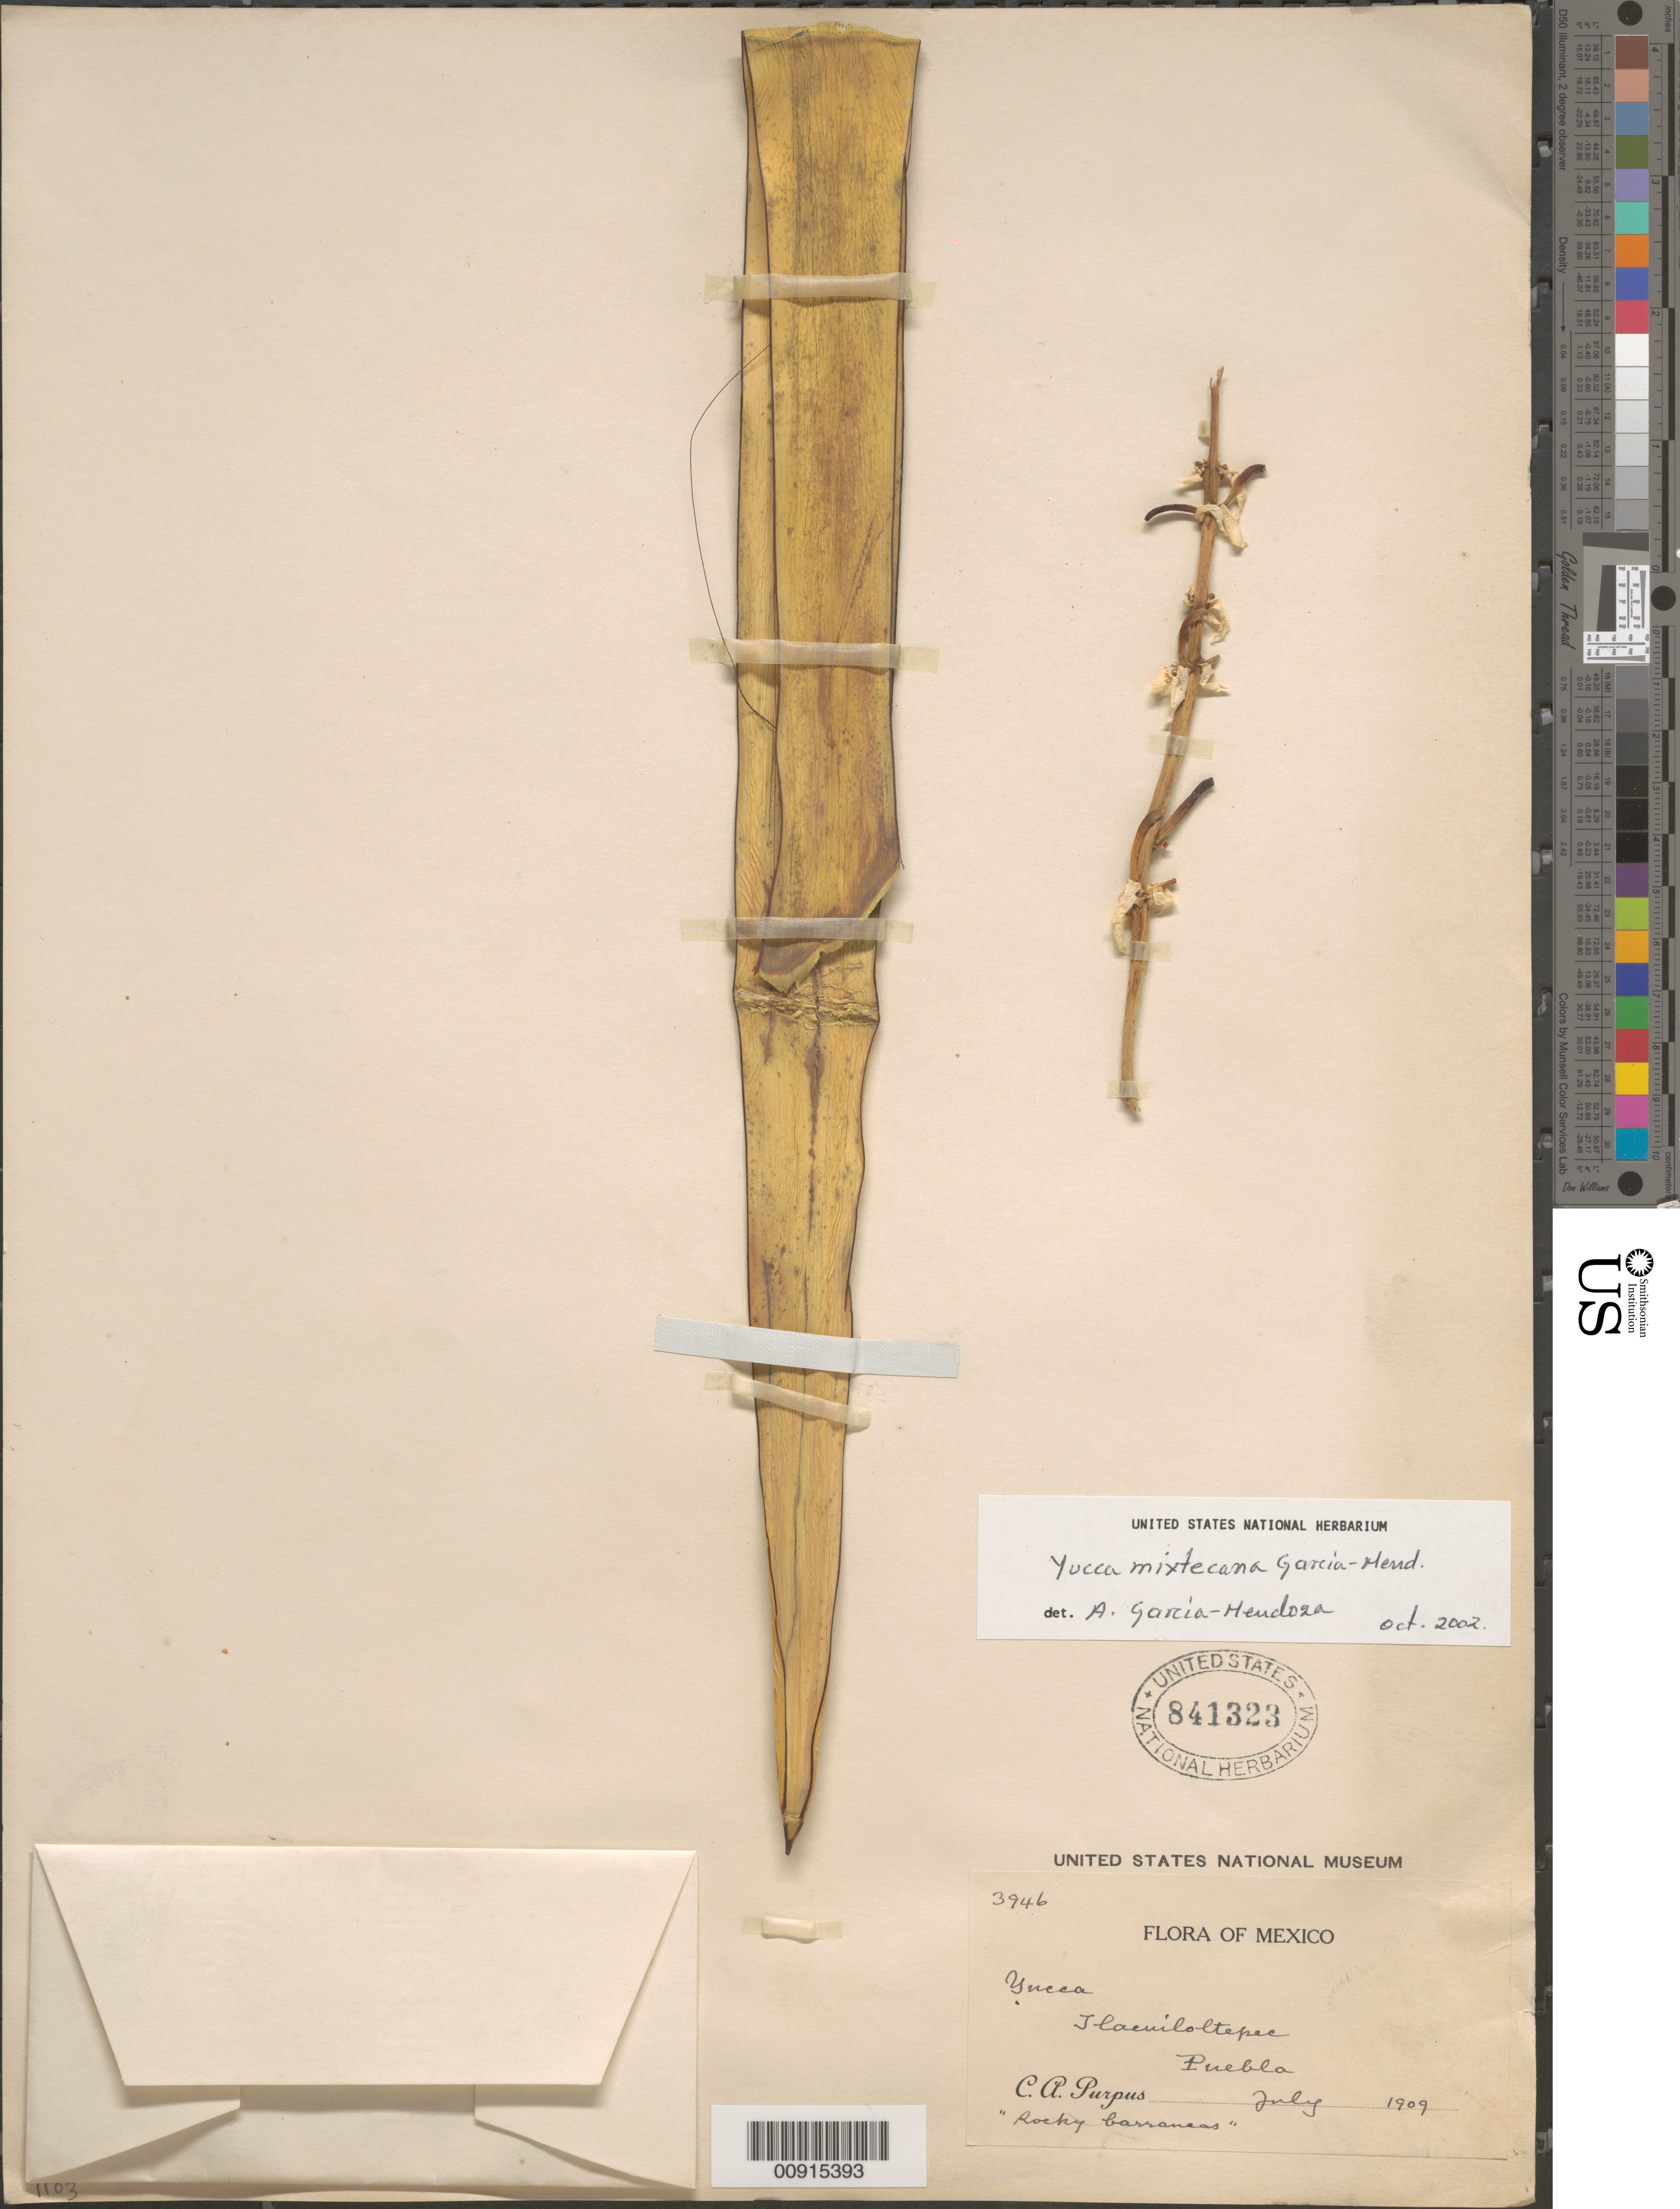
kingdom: Plantae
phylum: Tracheophyta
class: Liliopsida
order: Asparagales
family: Asparagaceae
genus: Yucca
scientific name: Yucca mixtecana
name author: García-Mend.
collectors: C. A. Purpus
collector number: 3946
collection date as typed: Jul 1909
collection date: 1909-07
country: Mexico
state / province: Puebla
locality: Tlacuiloltepec, Puebla.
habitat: Rocky barranca.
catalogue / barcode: US 841323